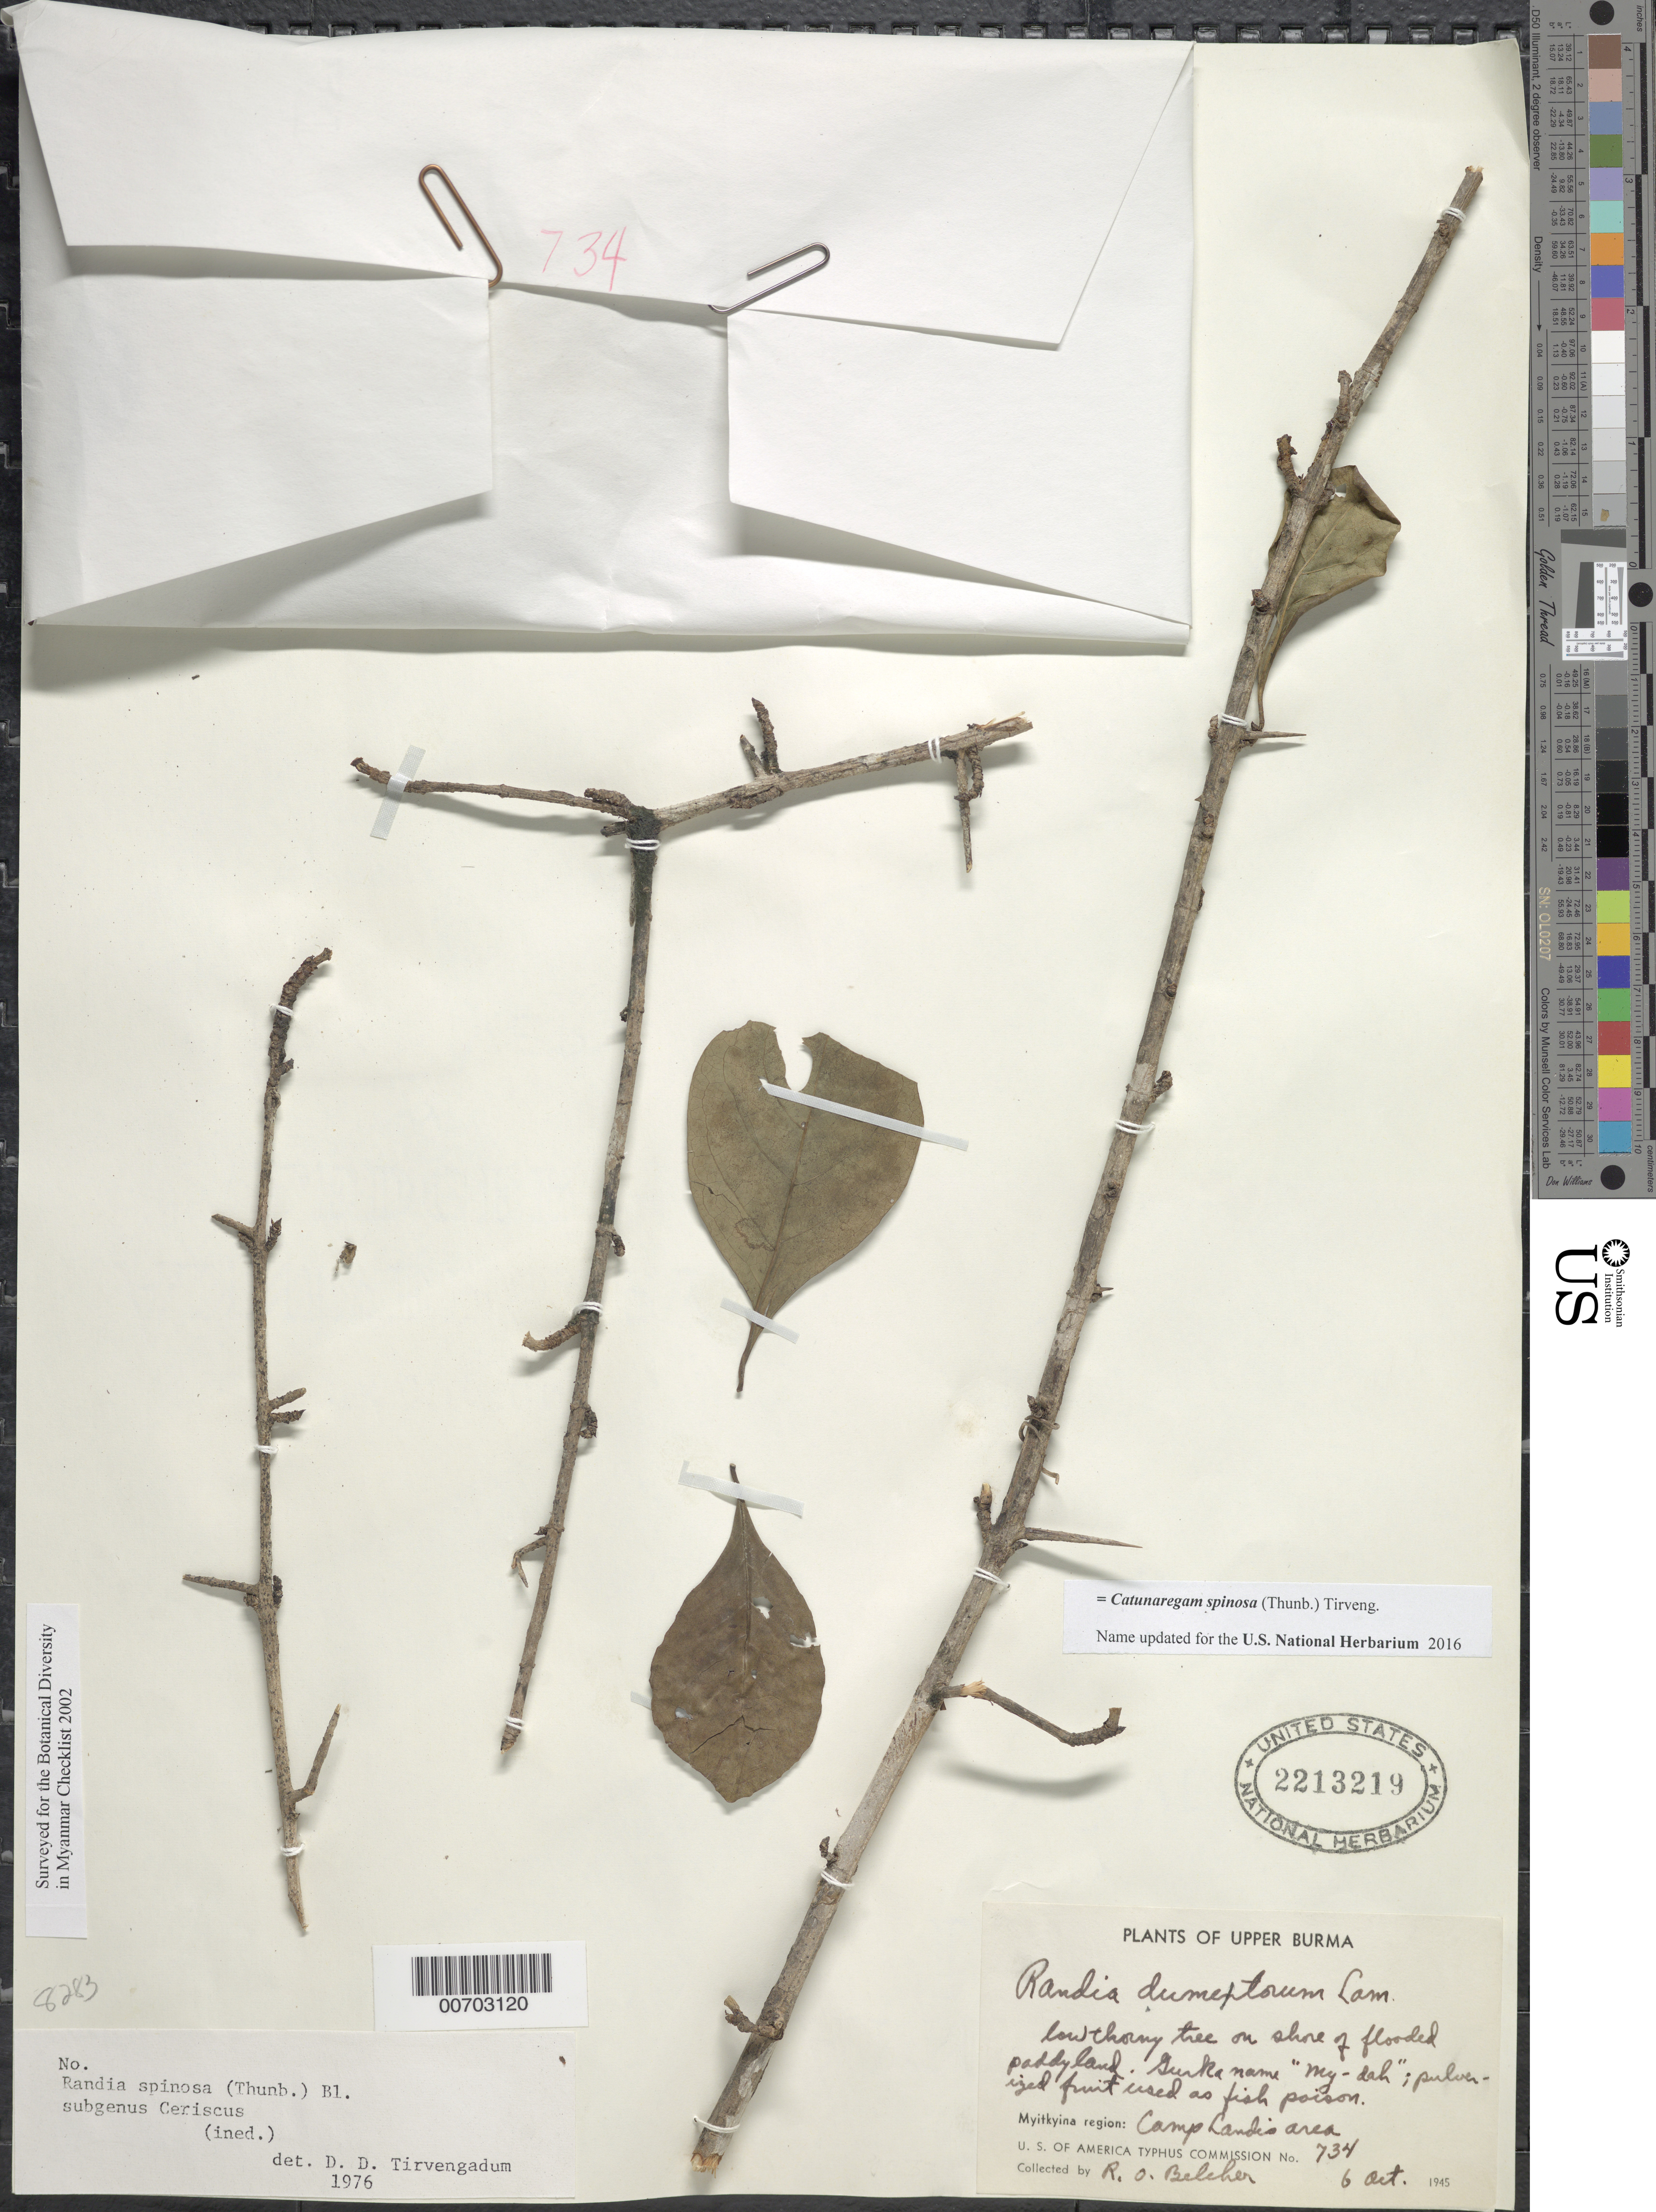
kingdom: Plantae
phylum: Tracheophyta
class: Magnoliopsida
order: Gentianales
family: Rubiaceae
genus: Randia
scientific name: Randia dumetorum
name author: L.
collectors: R. Belcher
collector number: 734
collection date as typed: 06 Oct 1945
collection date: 1945-10-06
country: Myanmar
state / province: Kachin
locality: Myitkyina, Camp Landis area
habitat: On shore of flooded paddy land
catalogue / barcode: US 2213219